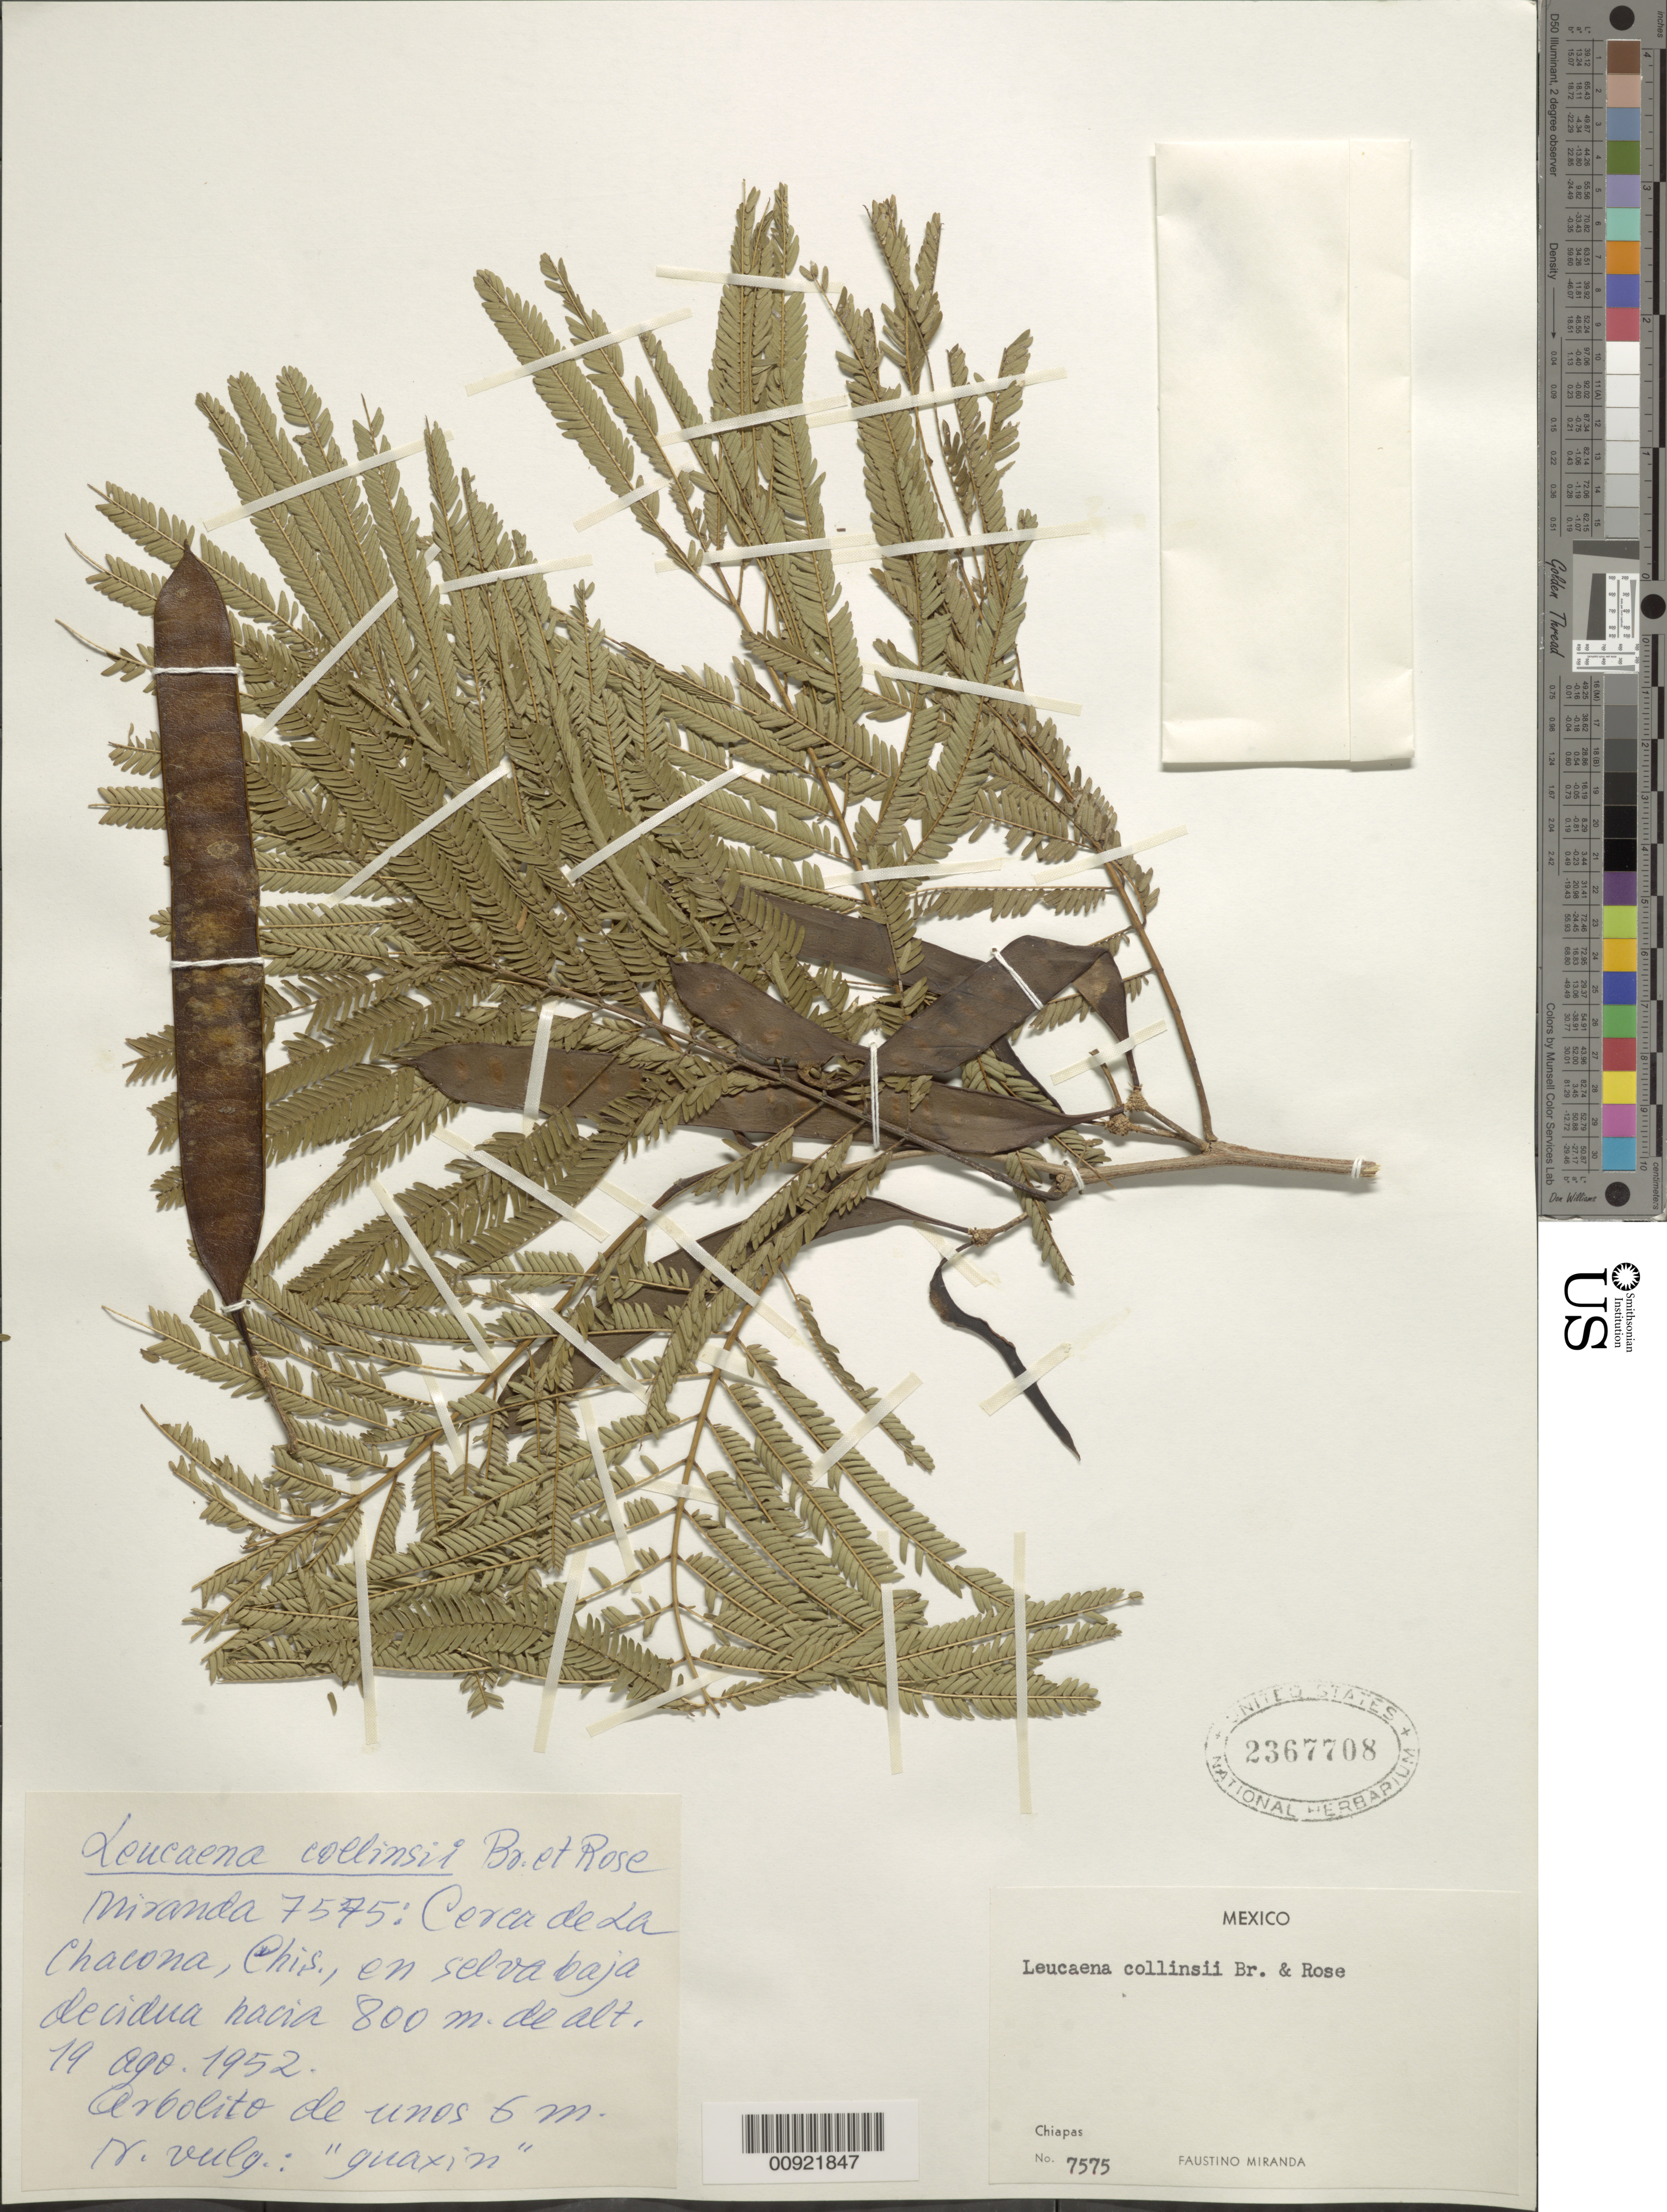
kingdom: Plantae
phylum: Tracheophyta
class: Magnoliopsida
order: Fabales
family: Fabaceae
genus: Leucaena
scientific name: Leucaena collinsii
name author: Britton & Rose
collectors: Miranda G., F.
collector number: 7575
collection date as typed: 19 Aug 1952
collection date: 1952-08-19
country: Mexico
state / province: Chiapas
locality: Cerca de La Chacona, Chiapas.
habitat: En selva baja decidua.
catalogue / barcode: US 2367708